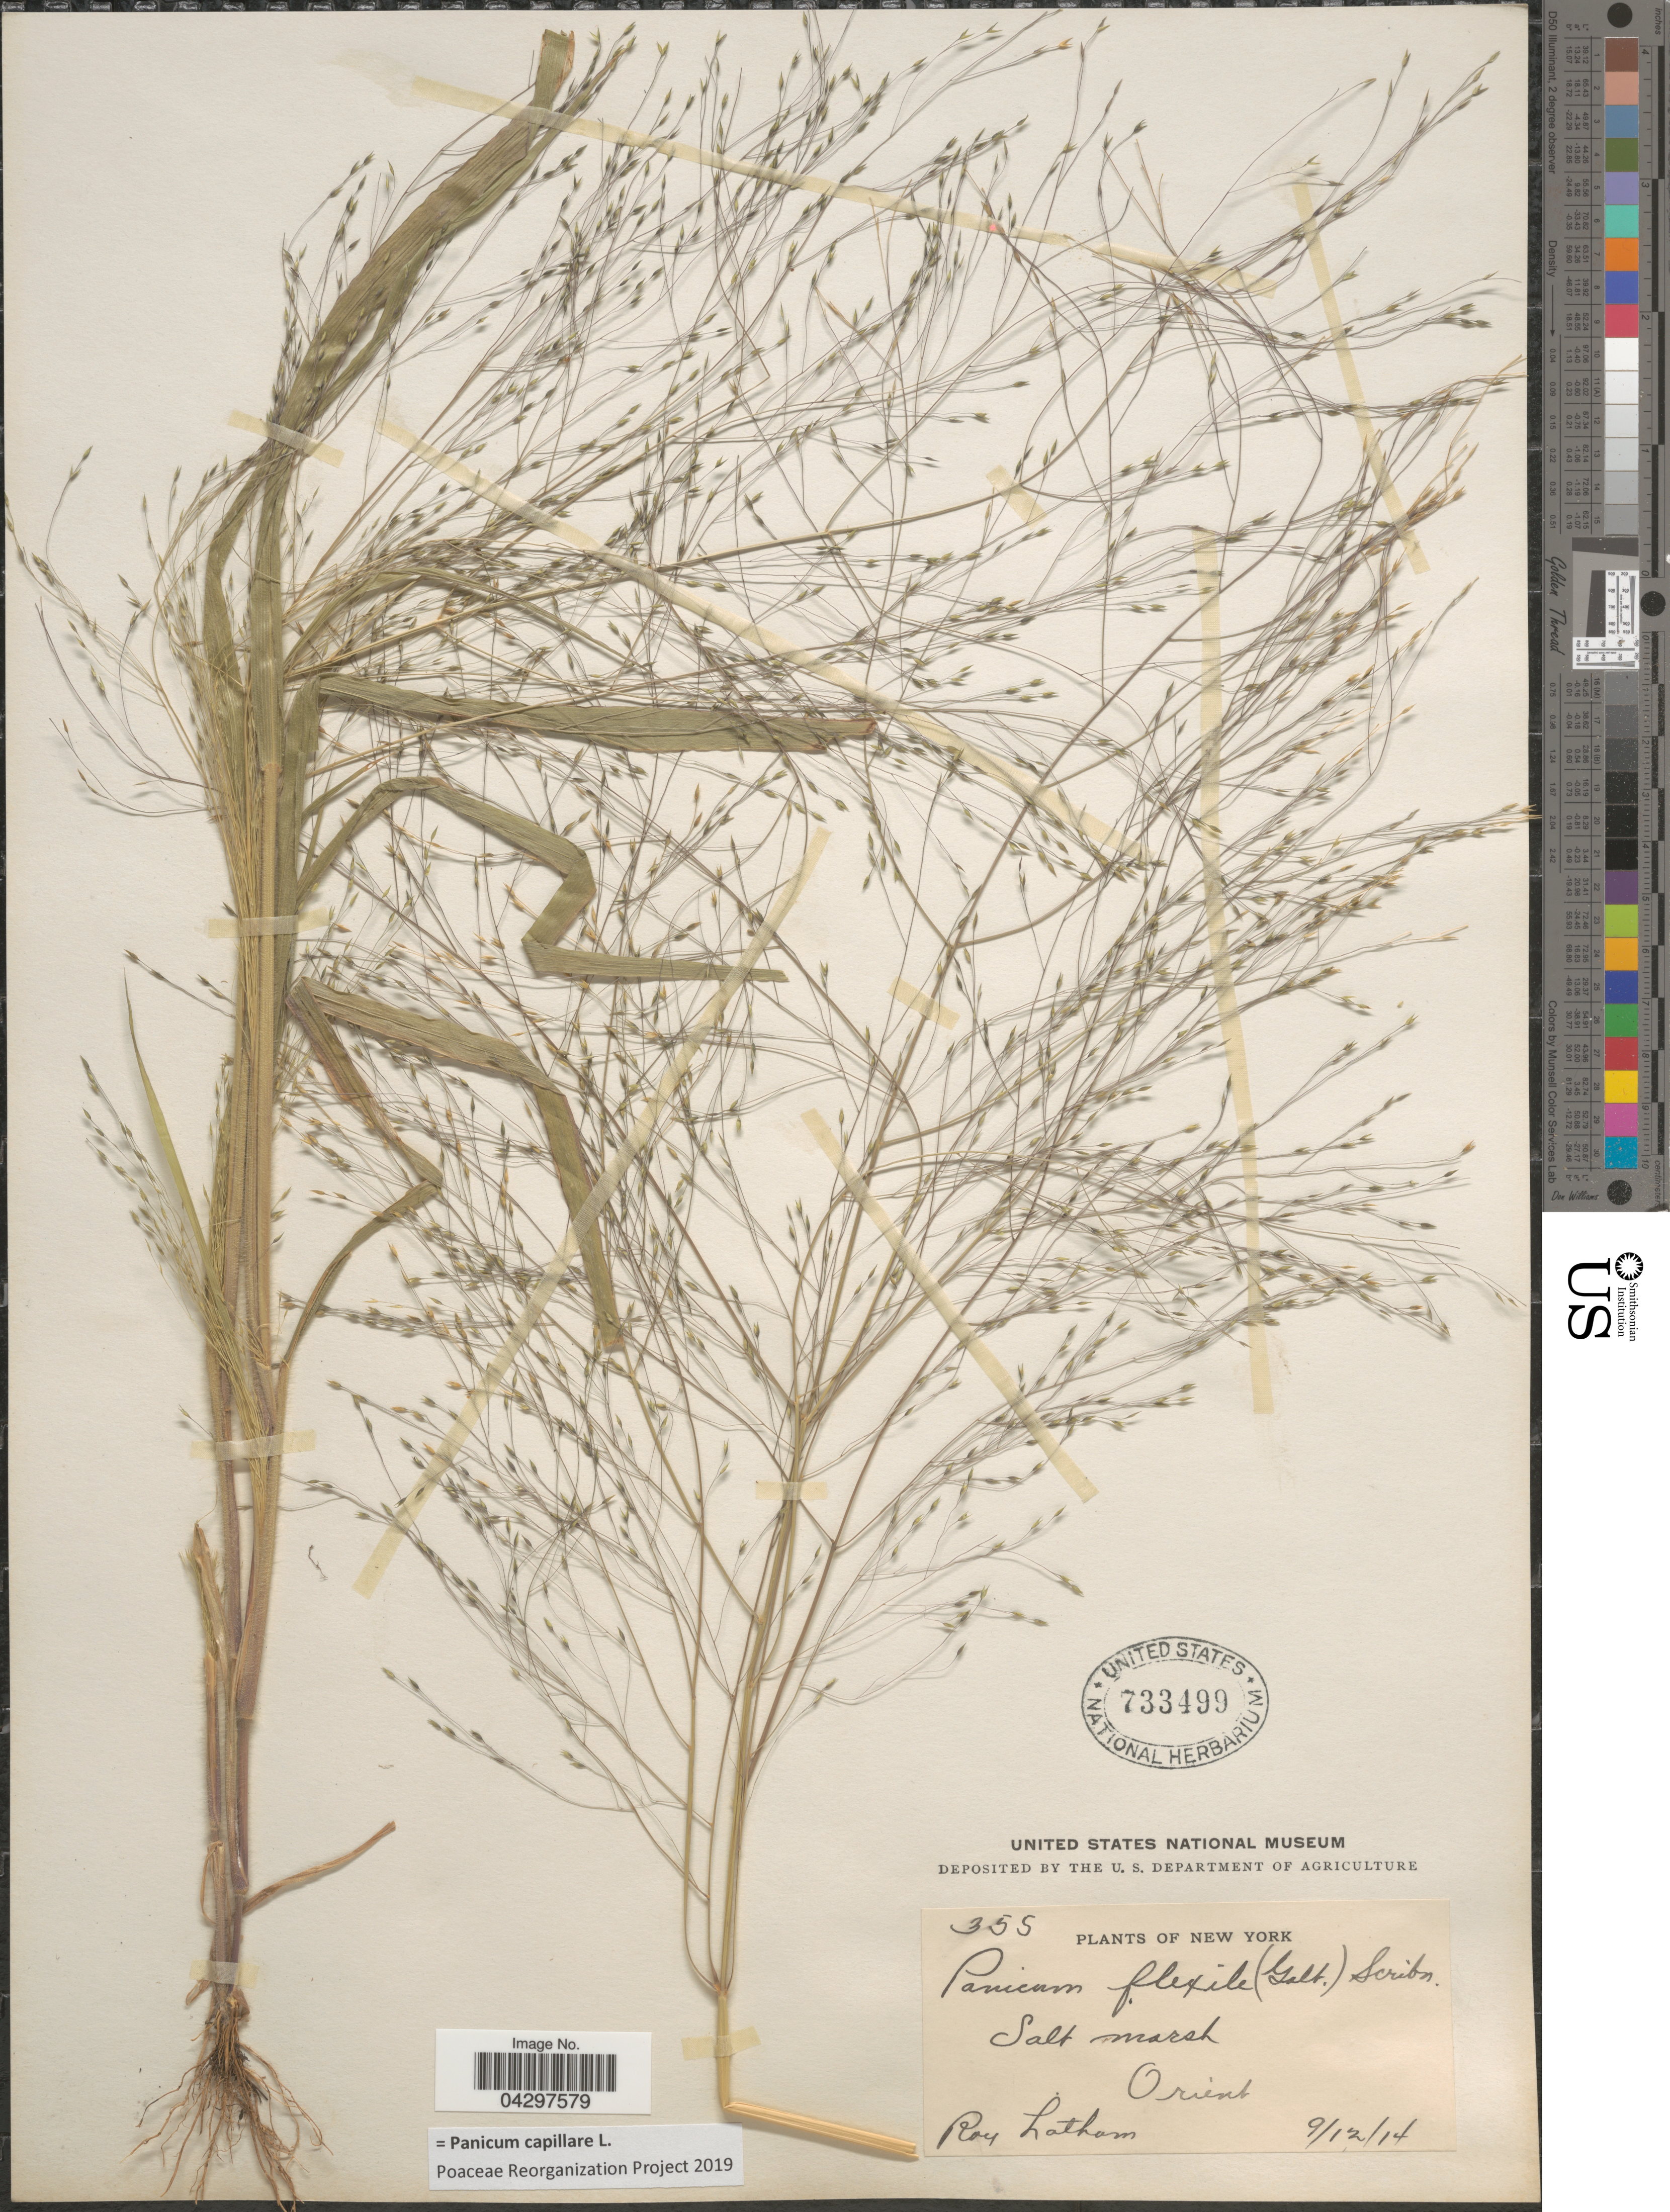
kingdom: Plantae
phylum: Tracheophyta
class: Liliopsida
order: Poales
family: Poaceae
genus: Panicum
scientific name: Panicum capillare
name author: L.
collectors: R. Latham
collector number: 355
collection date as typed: Transcribed d/m/y: 12/9/14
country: United States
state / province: New York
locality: Orient.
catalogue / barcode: US 733499